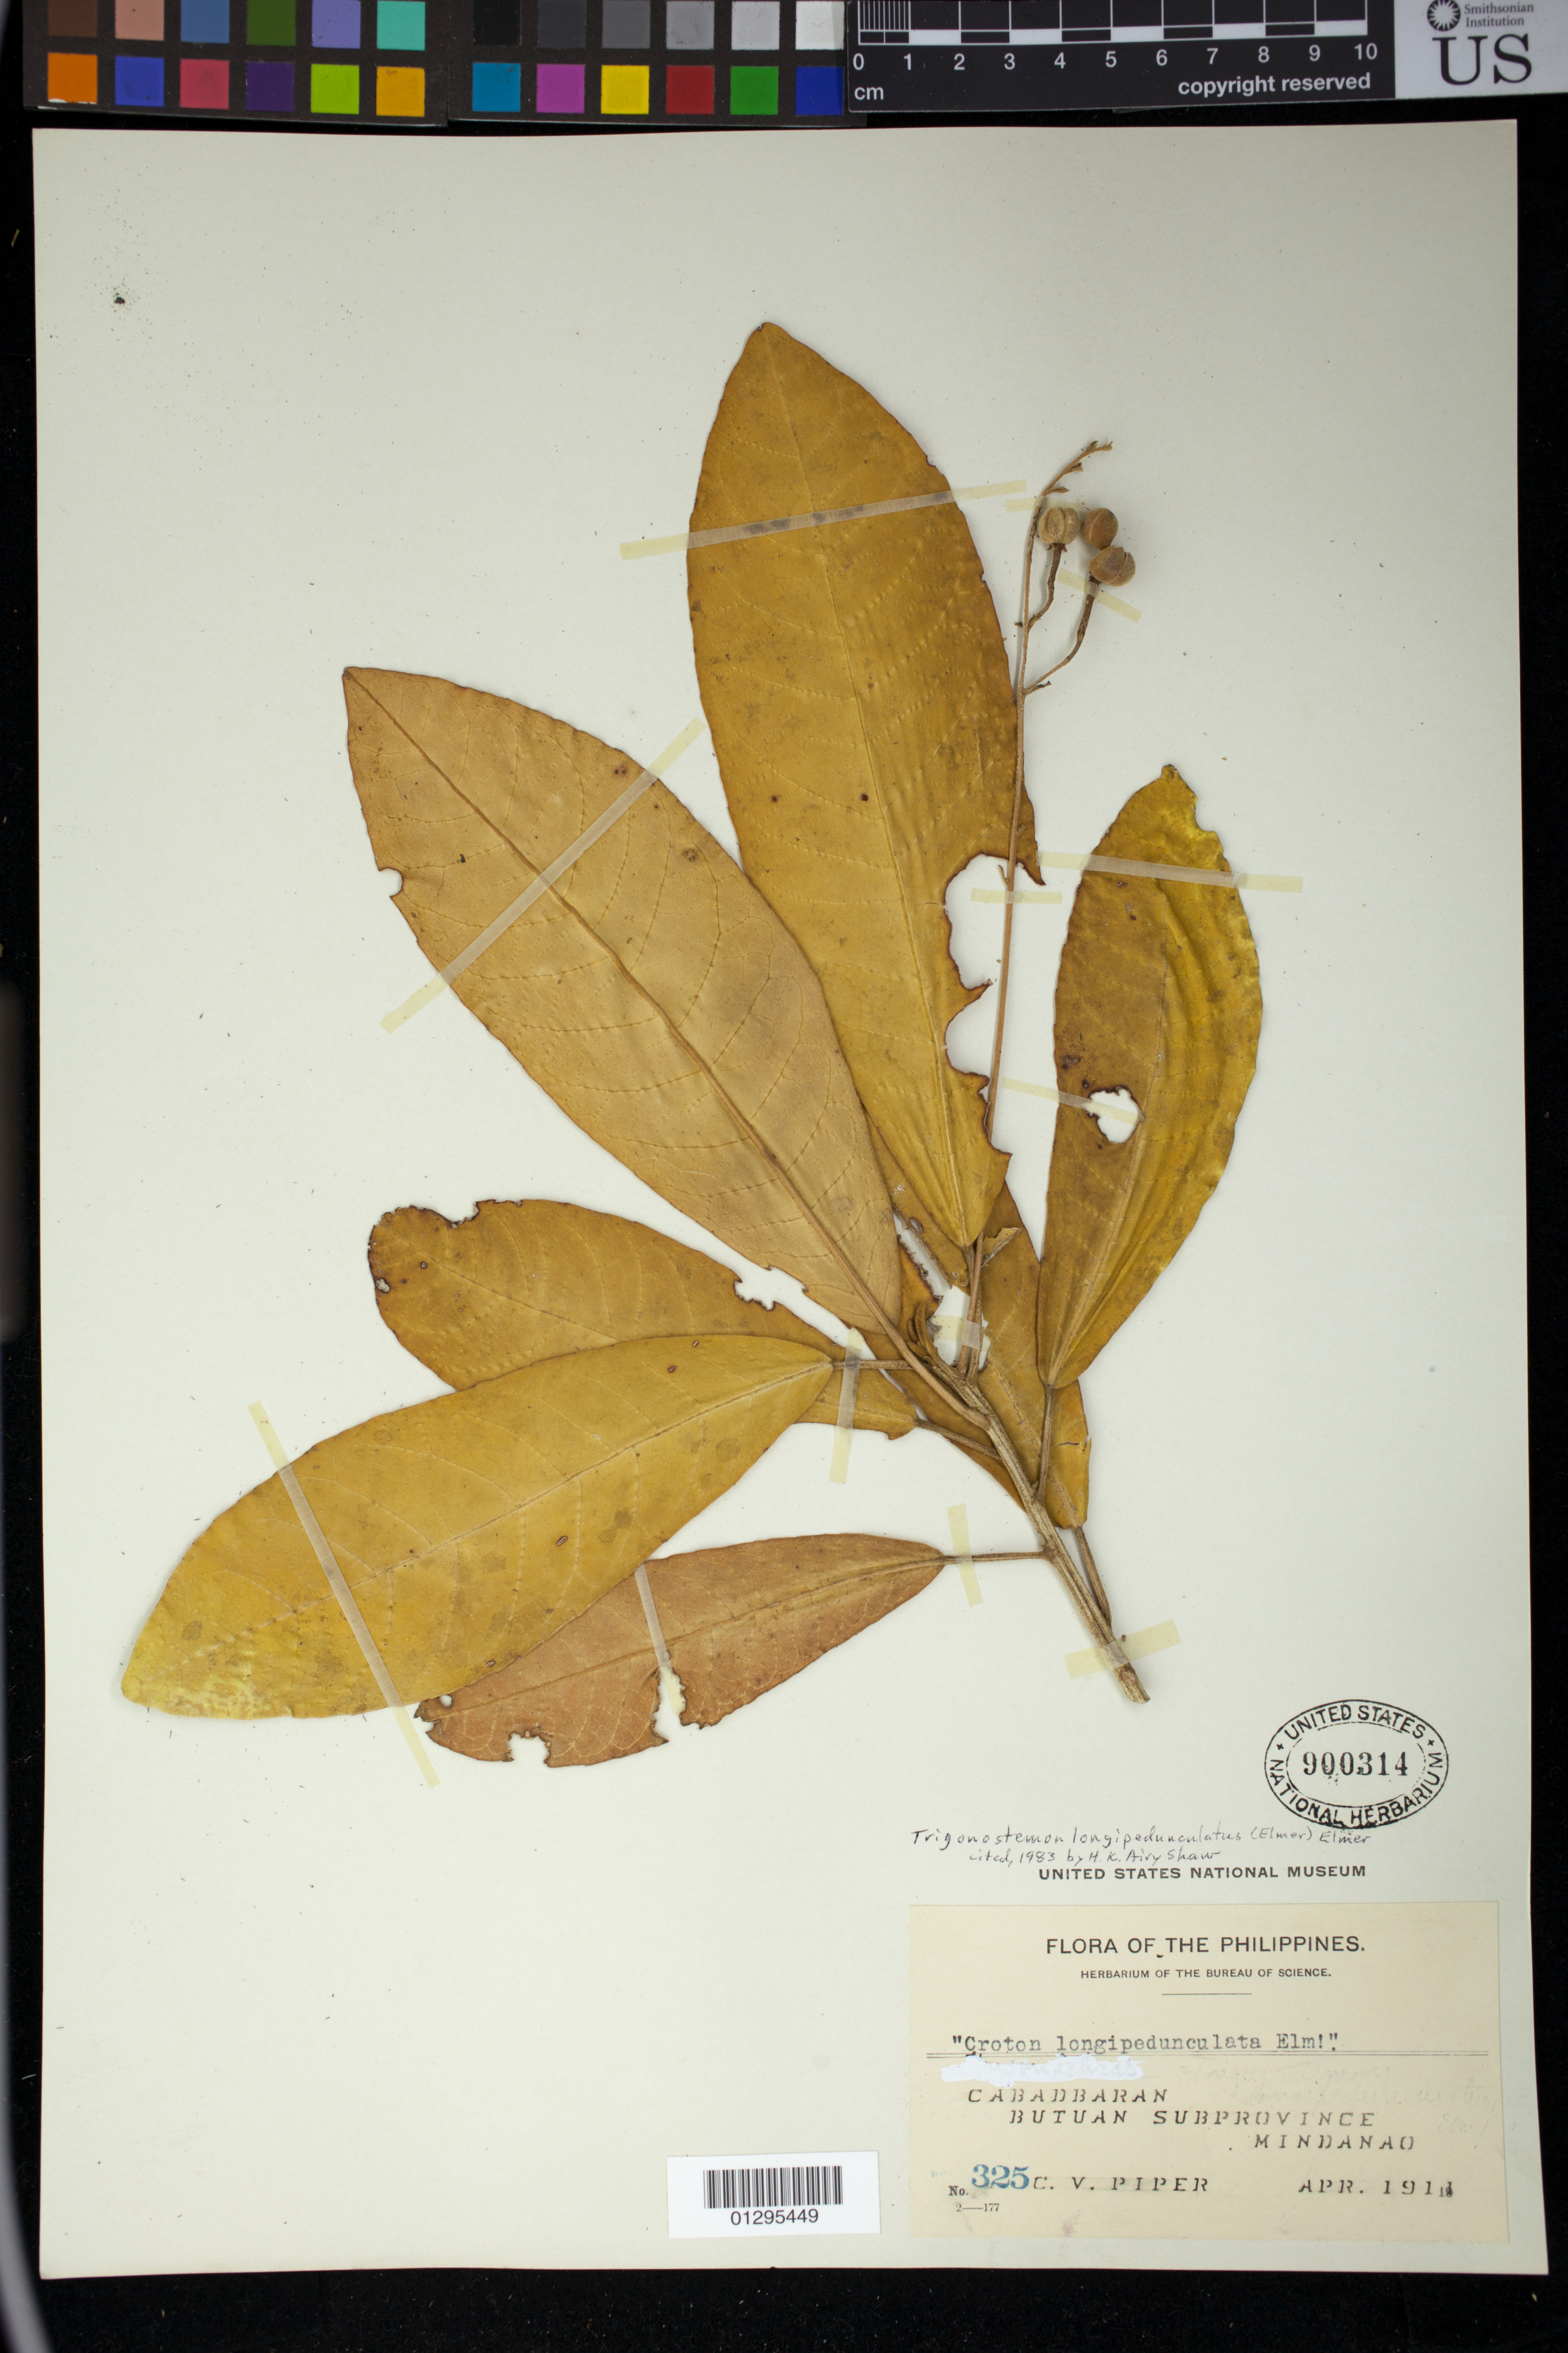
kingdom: Plantae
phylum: Tracheophyta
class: Magnoliopsida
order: Malpighiales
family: Euphorbiaceae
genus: Trigonostemon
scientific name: Trigonostemon longipedunculatus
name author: (Elmer) Elmer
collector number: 325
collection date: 1911-04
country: Philippines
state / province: Caraga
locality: Cabadbaran, Butuan, Subprovince Mindanao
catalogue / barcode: US 900314